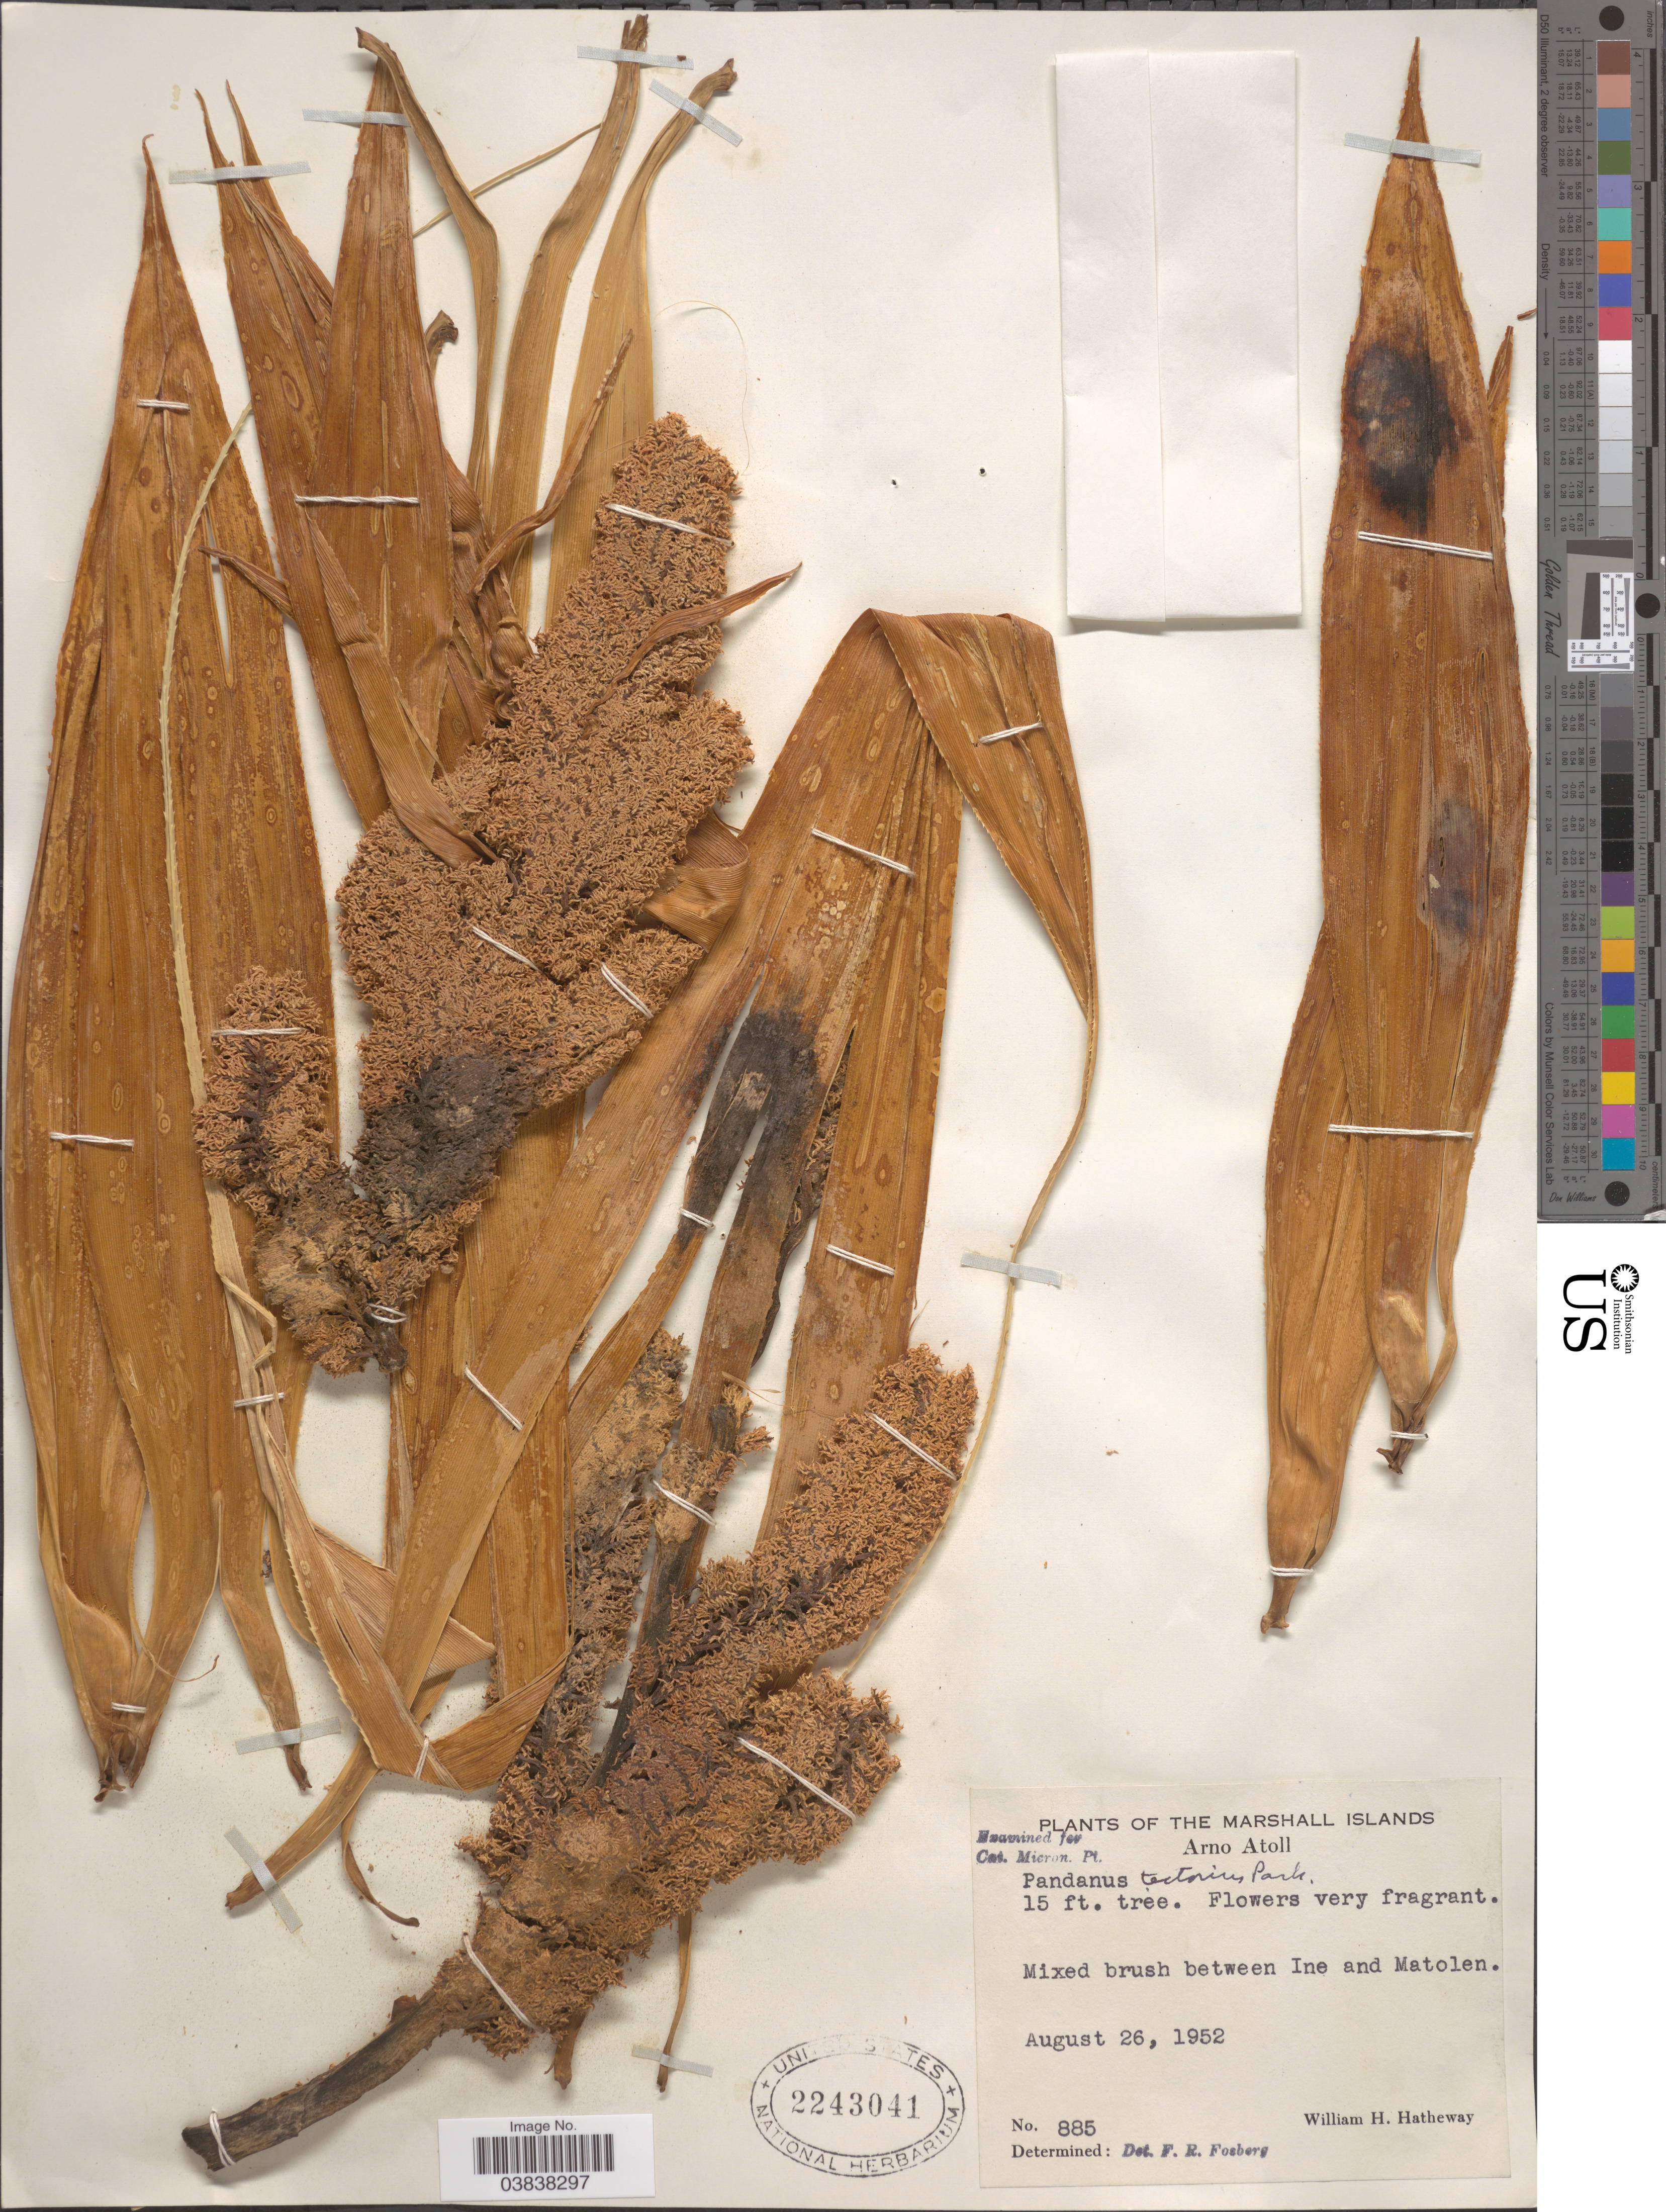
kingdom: Plantae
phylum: Tracheophyta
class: Liliopsida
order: Pandanales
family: Pandanaceae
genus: Pandanus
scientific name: Pandanus pulposus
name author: (Warb.) Martelli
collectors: W. H. Hatheway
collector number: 885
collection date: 1952-08-26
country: Marshall Islands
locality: Arno Atoll. Between Ine and Matolen.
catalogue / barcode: US 2243041